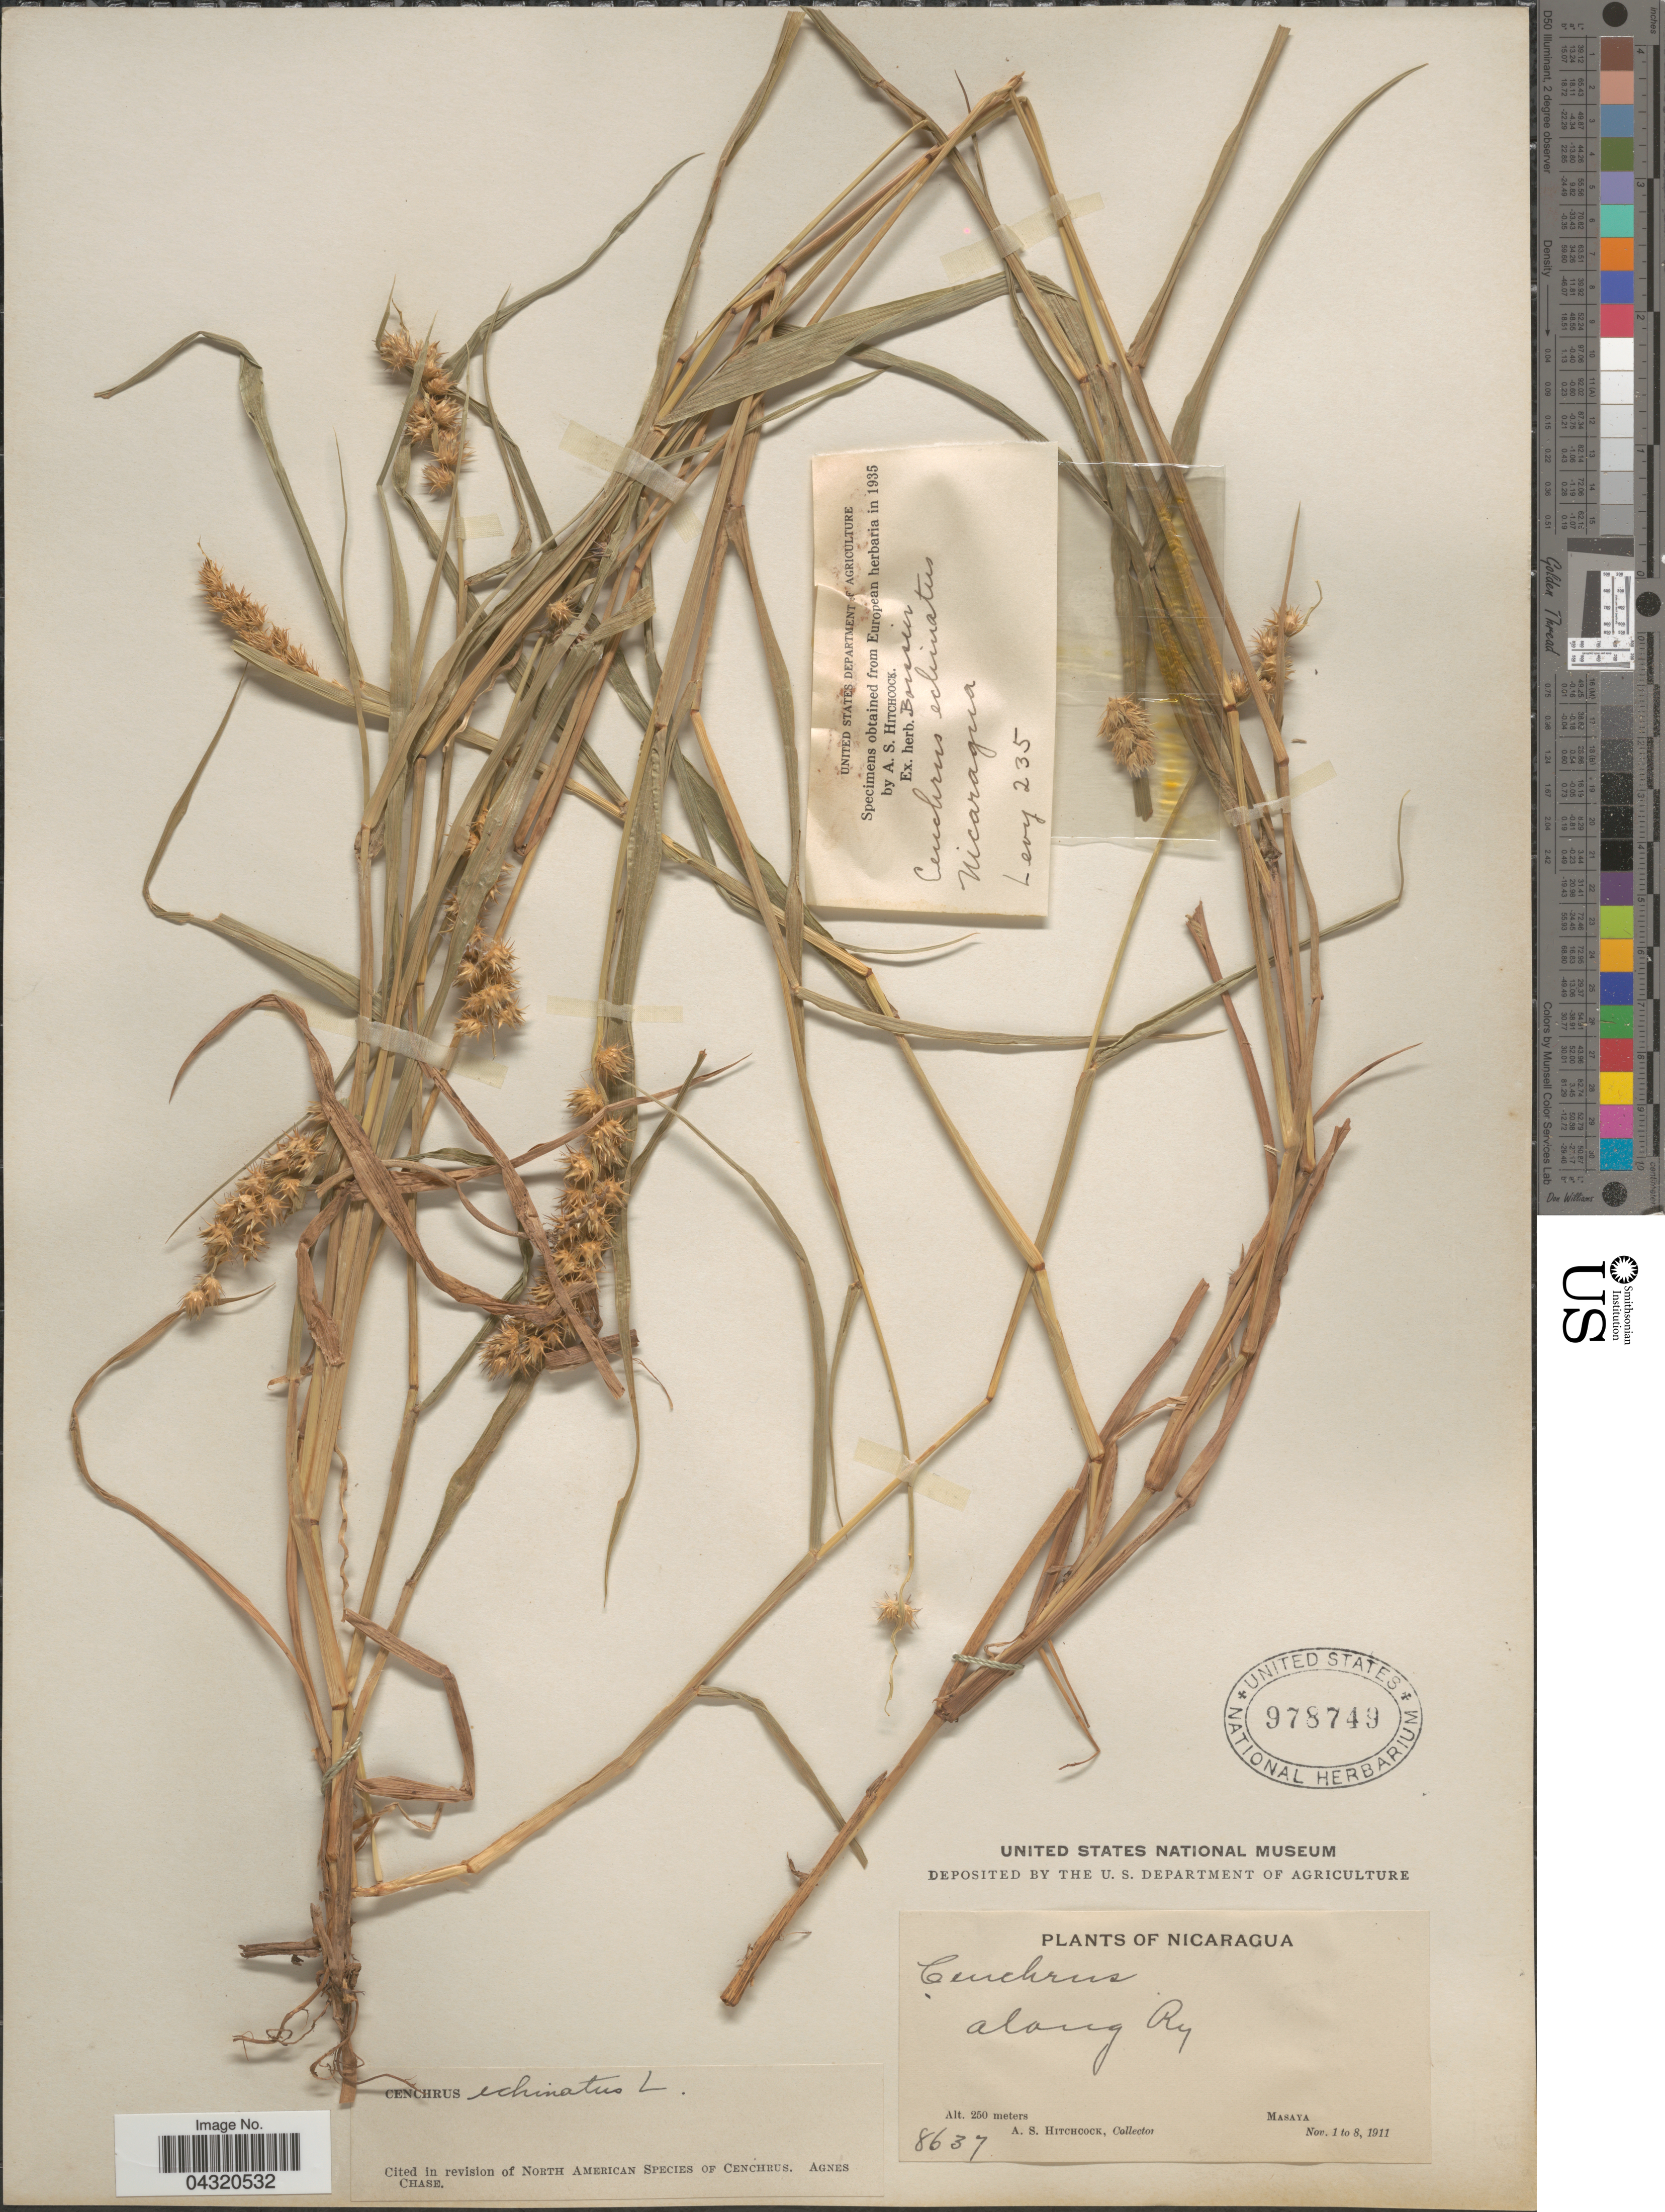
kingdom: Plantae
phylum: Tracheophyta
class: Liliopsida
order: Poales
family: Poaceae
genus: Cenchrus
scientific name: Cenchrus echinatus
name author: L.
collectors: -. Levy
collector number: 235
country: Nicaragua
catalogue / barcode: US 978749-2